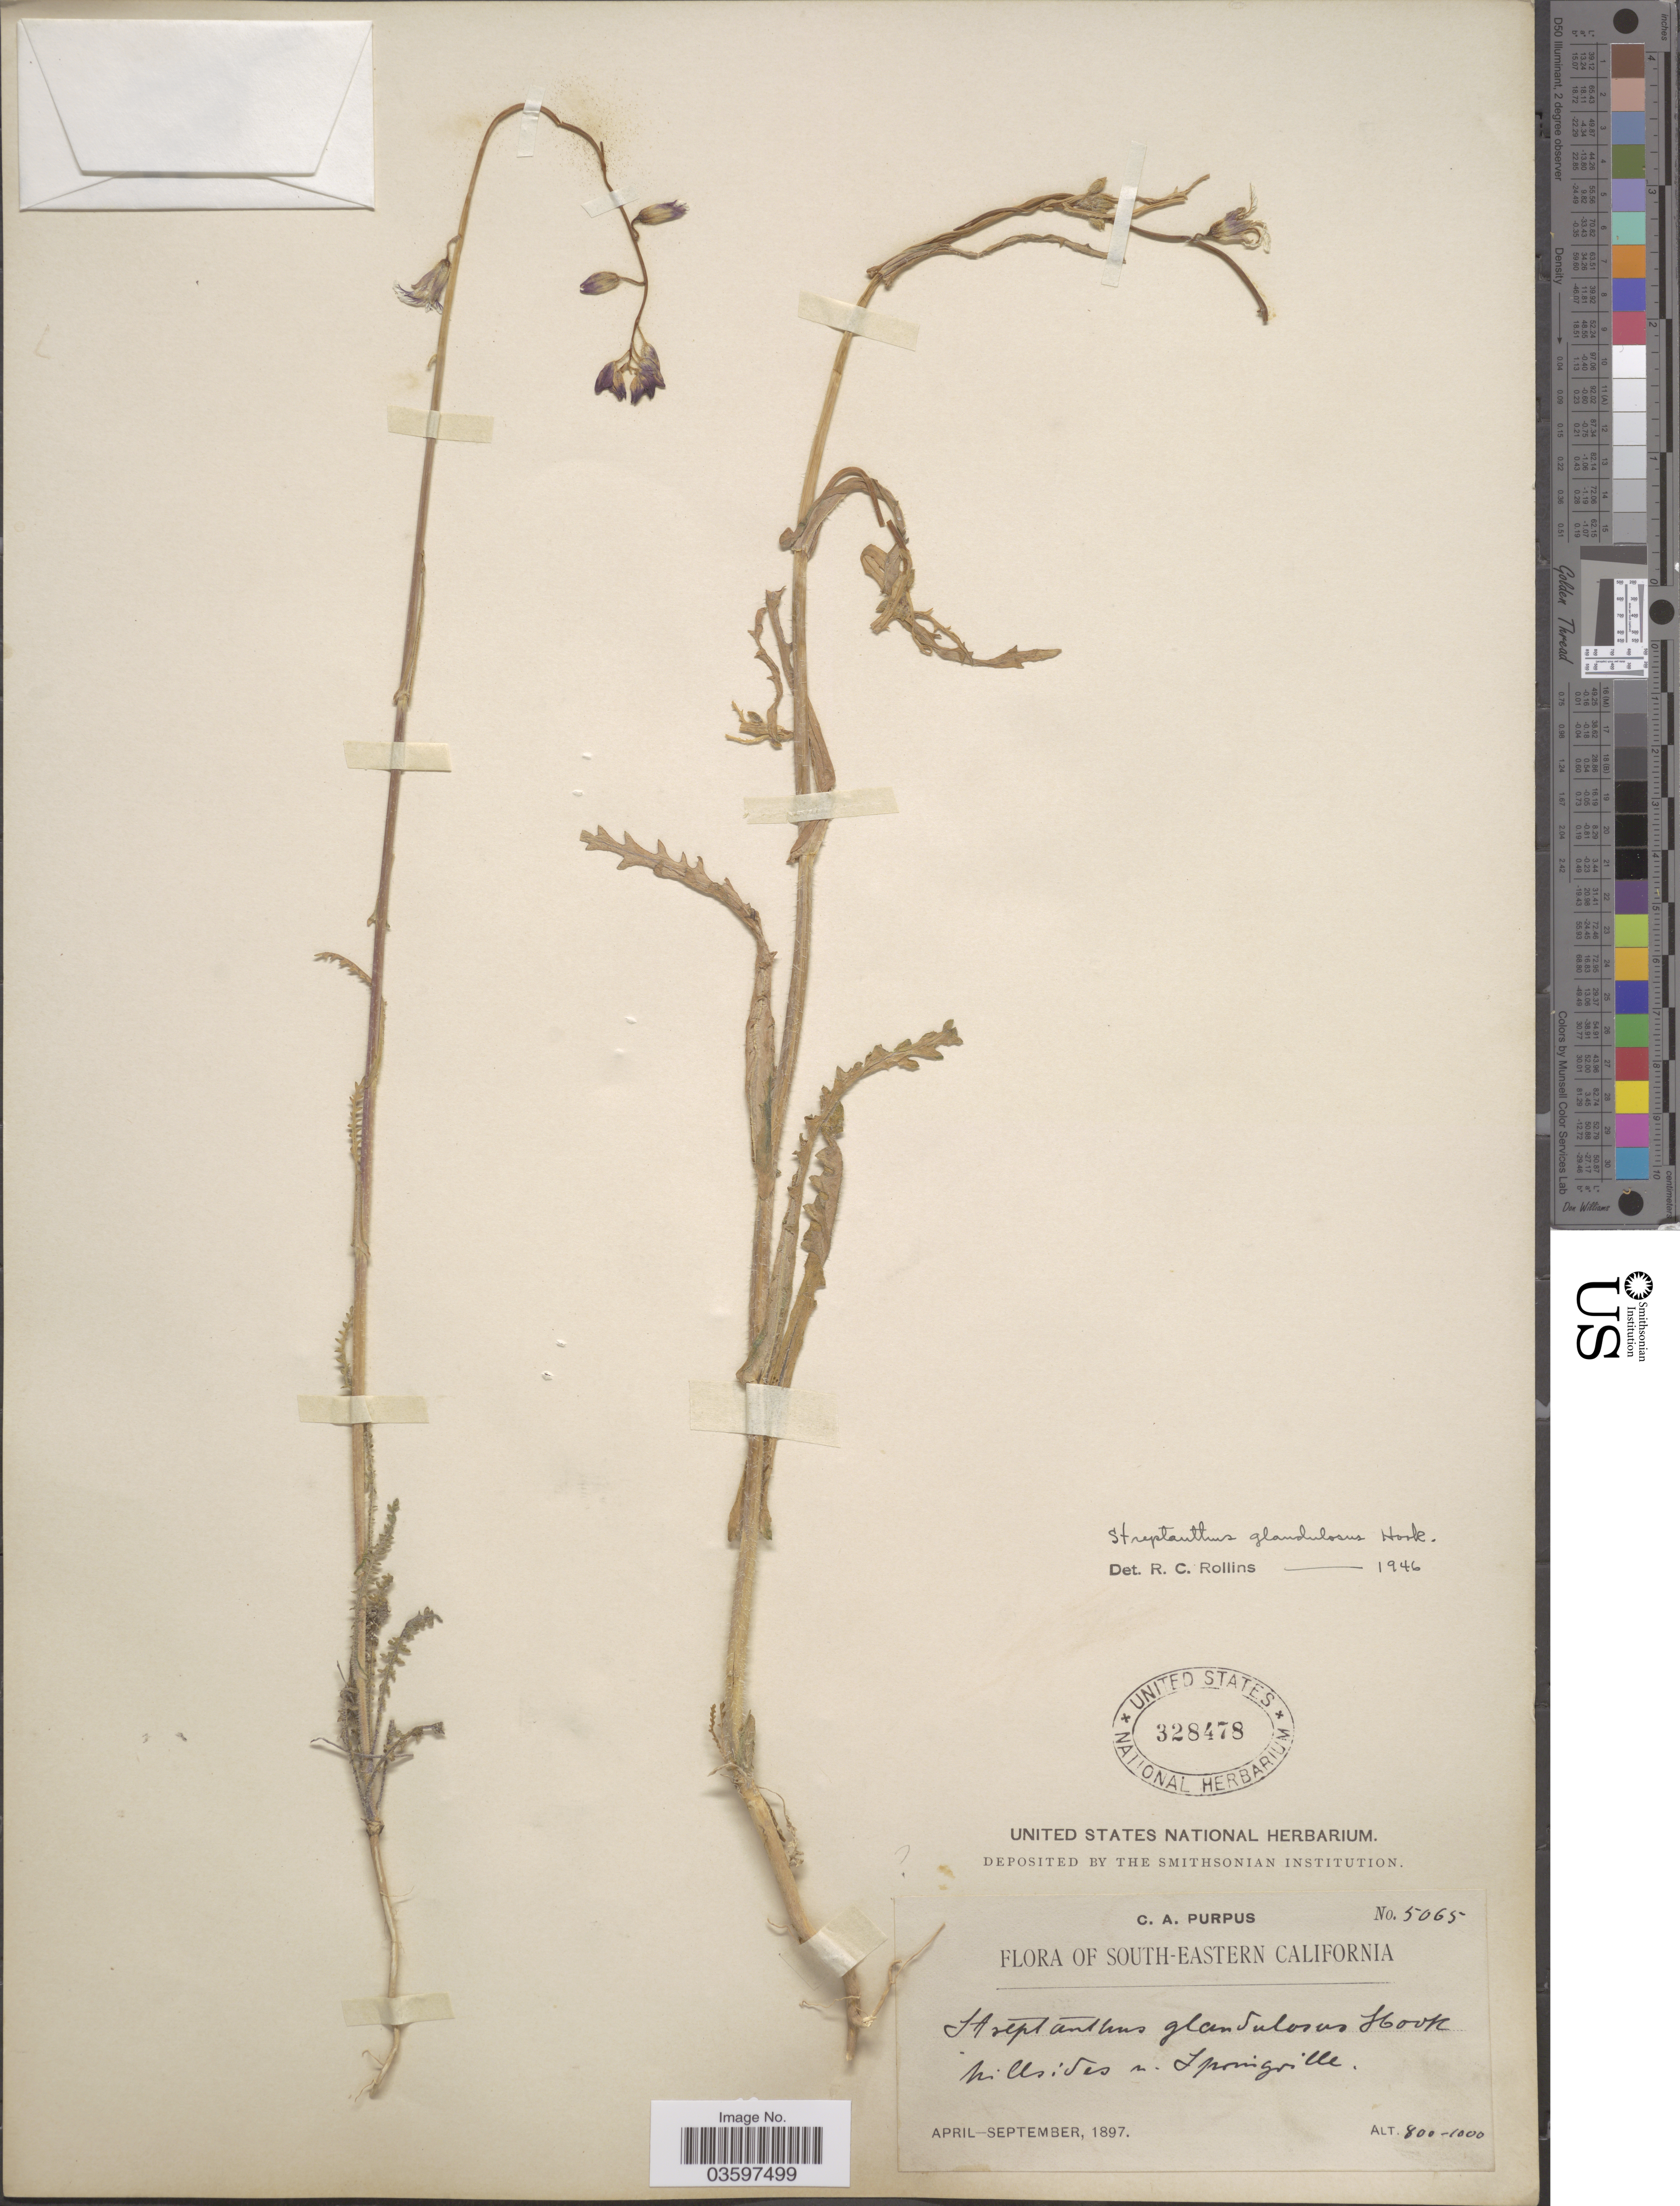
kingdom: Plantae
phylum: Tracheophyta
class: Magnoliopsida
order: Brassicales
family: Brassicaceae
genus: Streptanthus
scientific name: Streptanthus glandulosus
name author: Hook.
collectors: C. A. Purpus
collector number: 5065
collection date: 1897-04/1897-09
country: United States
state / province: California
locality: South-eastern California. Hillsides n. Springsville.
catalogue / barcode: US 328478